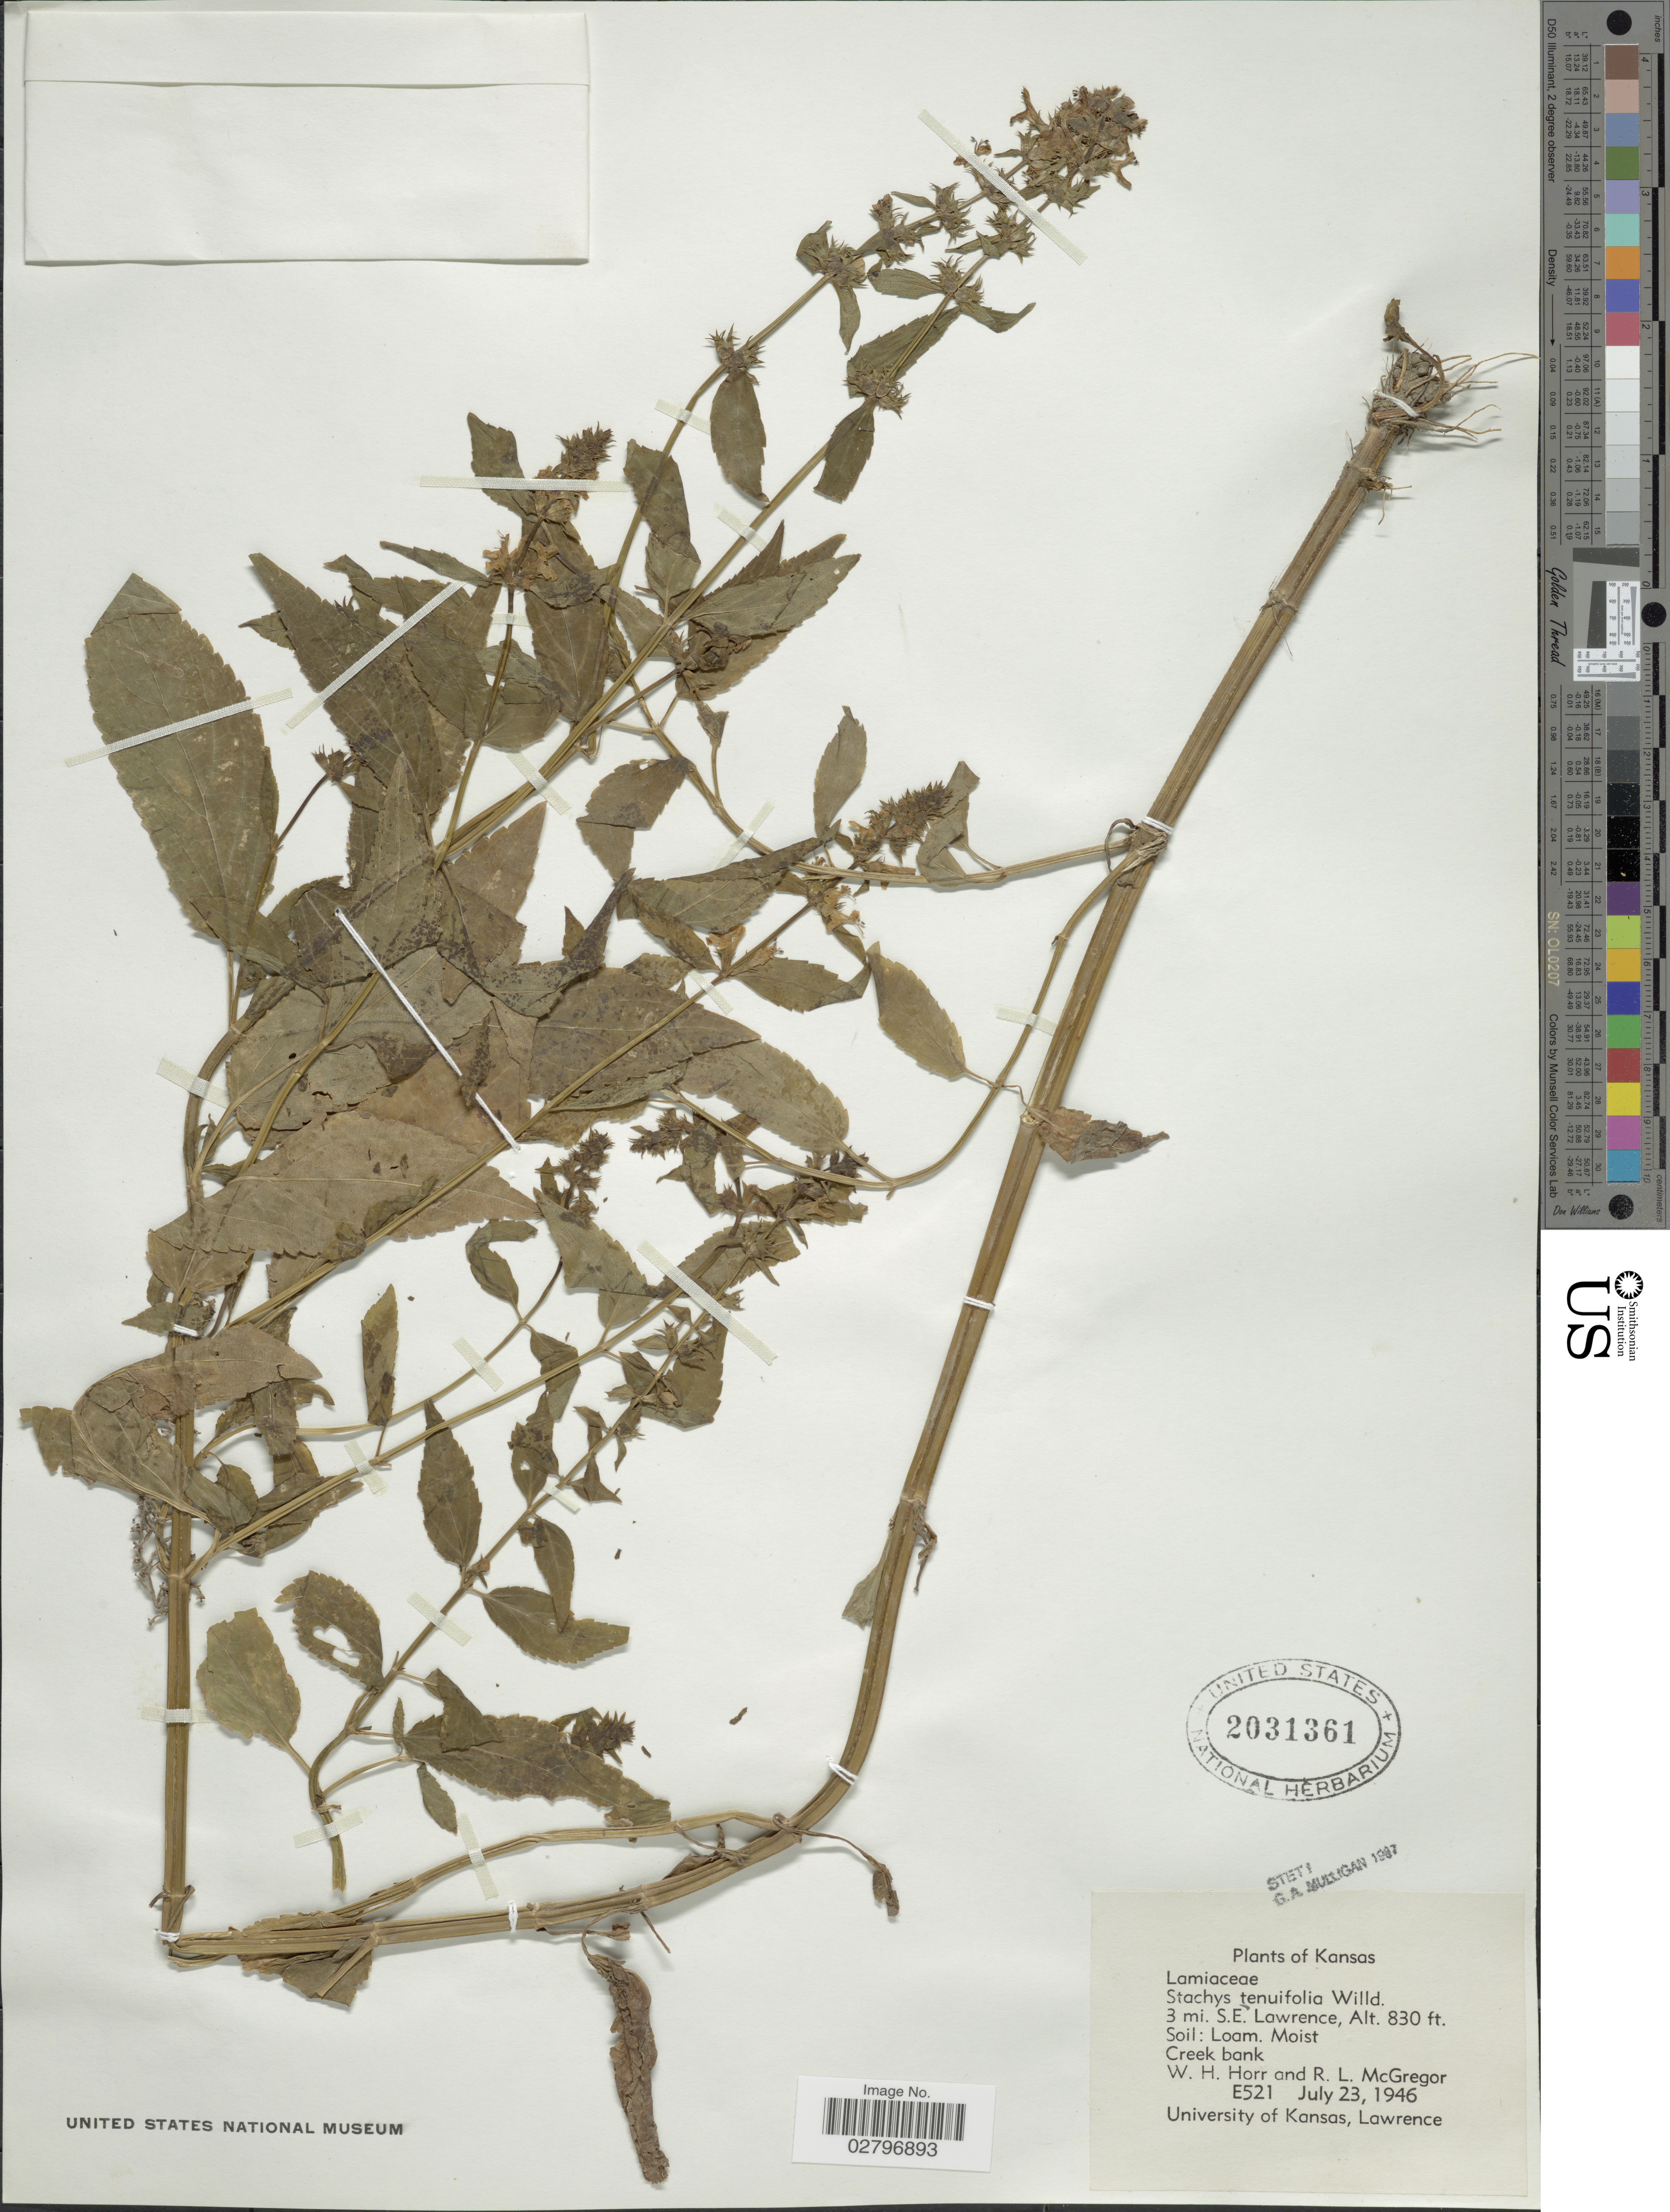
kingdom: Plantae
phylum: Tracheophyta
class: Magnoliopsida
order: Lamiales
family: Lamiaceae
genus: Stachys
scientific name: Stachys tenuifolia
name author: Willd.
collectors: W. H. Horr & R. McGregor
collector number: E521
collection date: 1946-07-23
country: United States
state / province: Kansas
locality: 3 mi. S.E. Lawrence. Creek bank.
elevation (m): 253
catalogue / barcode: US 2031361